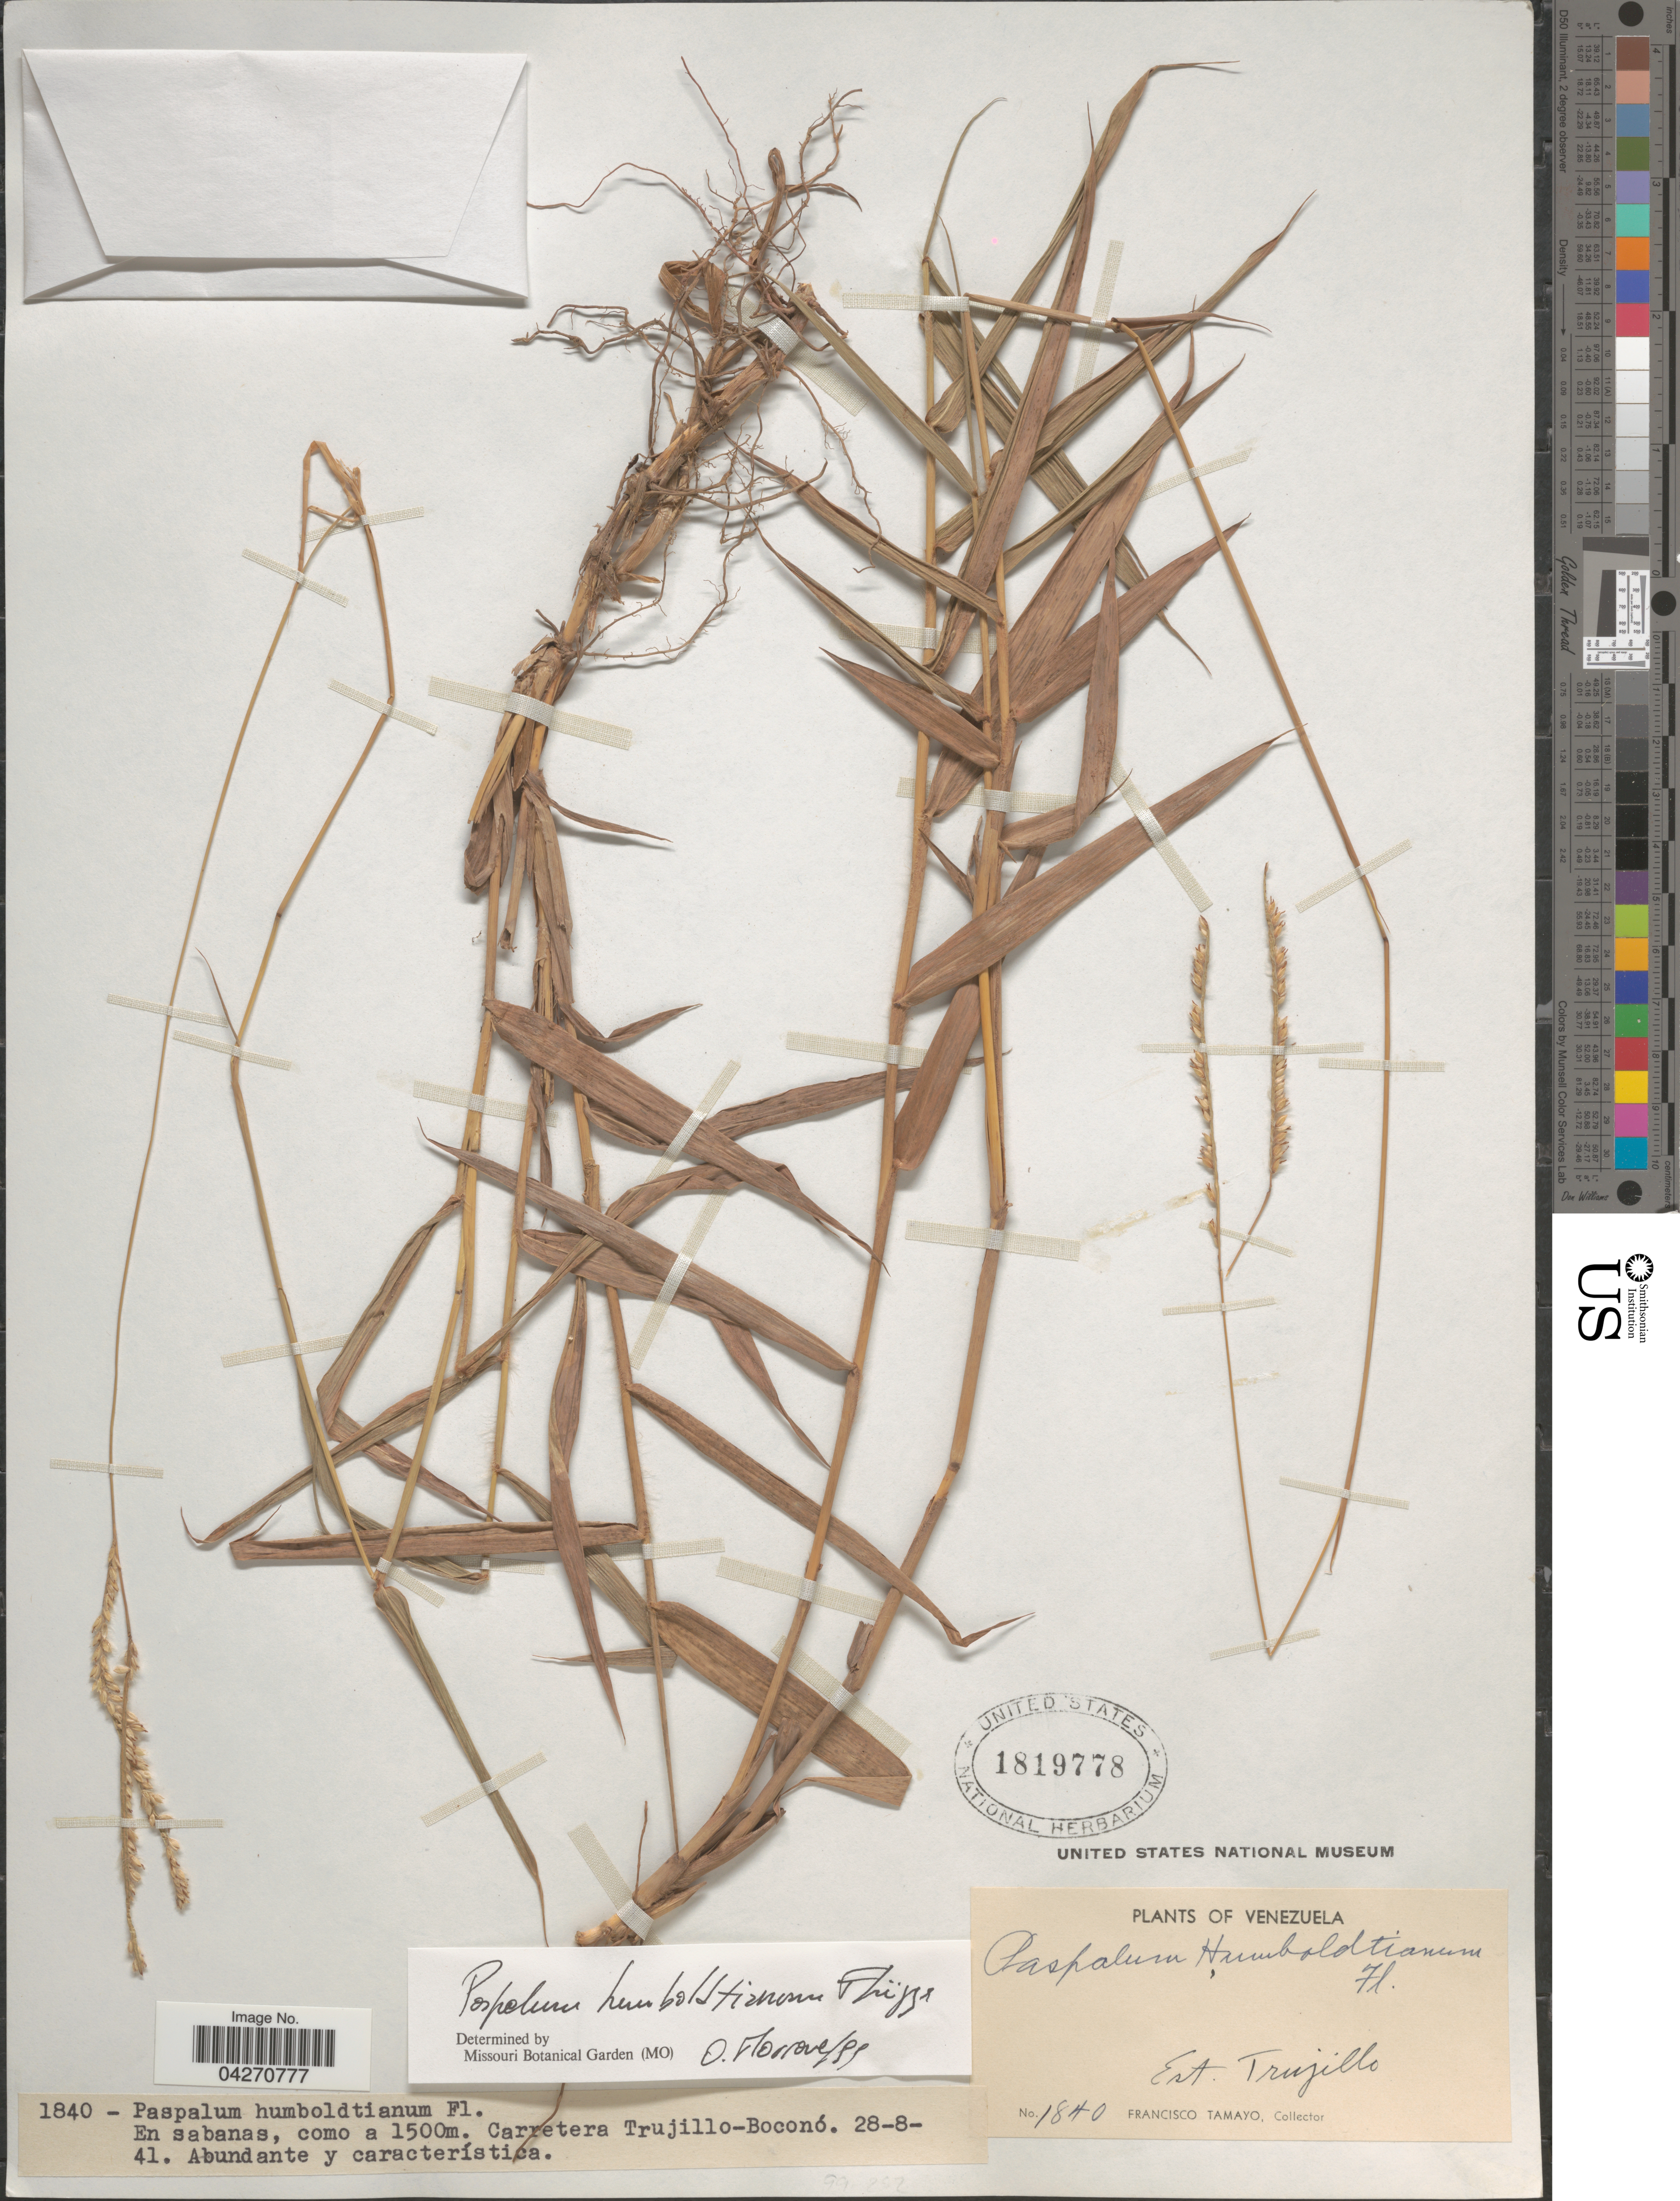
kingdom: Plantae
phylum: Tracheophyta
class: Liliopsida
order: Poales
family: Poaceae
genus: Paspalum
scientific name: Paspalum humboldtianum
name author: Flüggé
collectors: F. Tamayo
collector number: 1840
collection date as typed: Transcribed d/m/y: 28/8/41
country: Venezuela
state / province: Trujillo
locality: En sabanas. Carretera Trujillo-Boconó.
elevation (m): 1500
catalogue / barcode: US 1819778